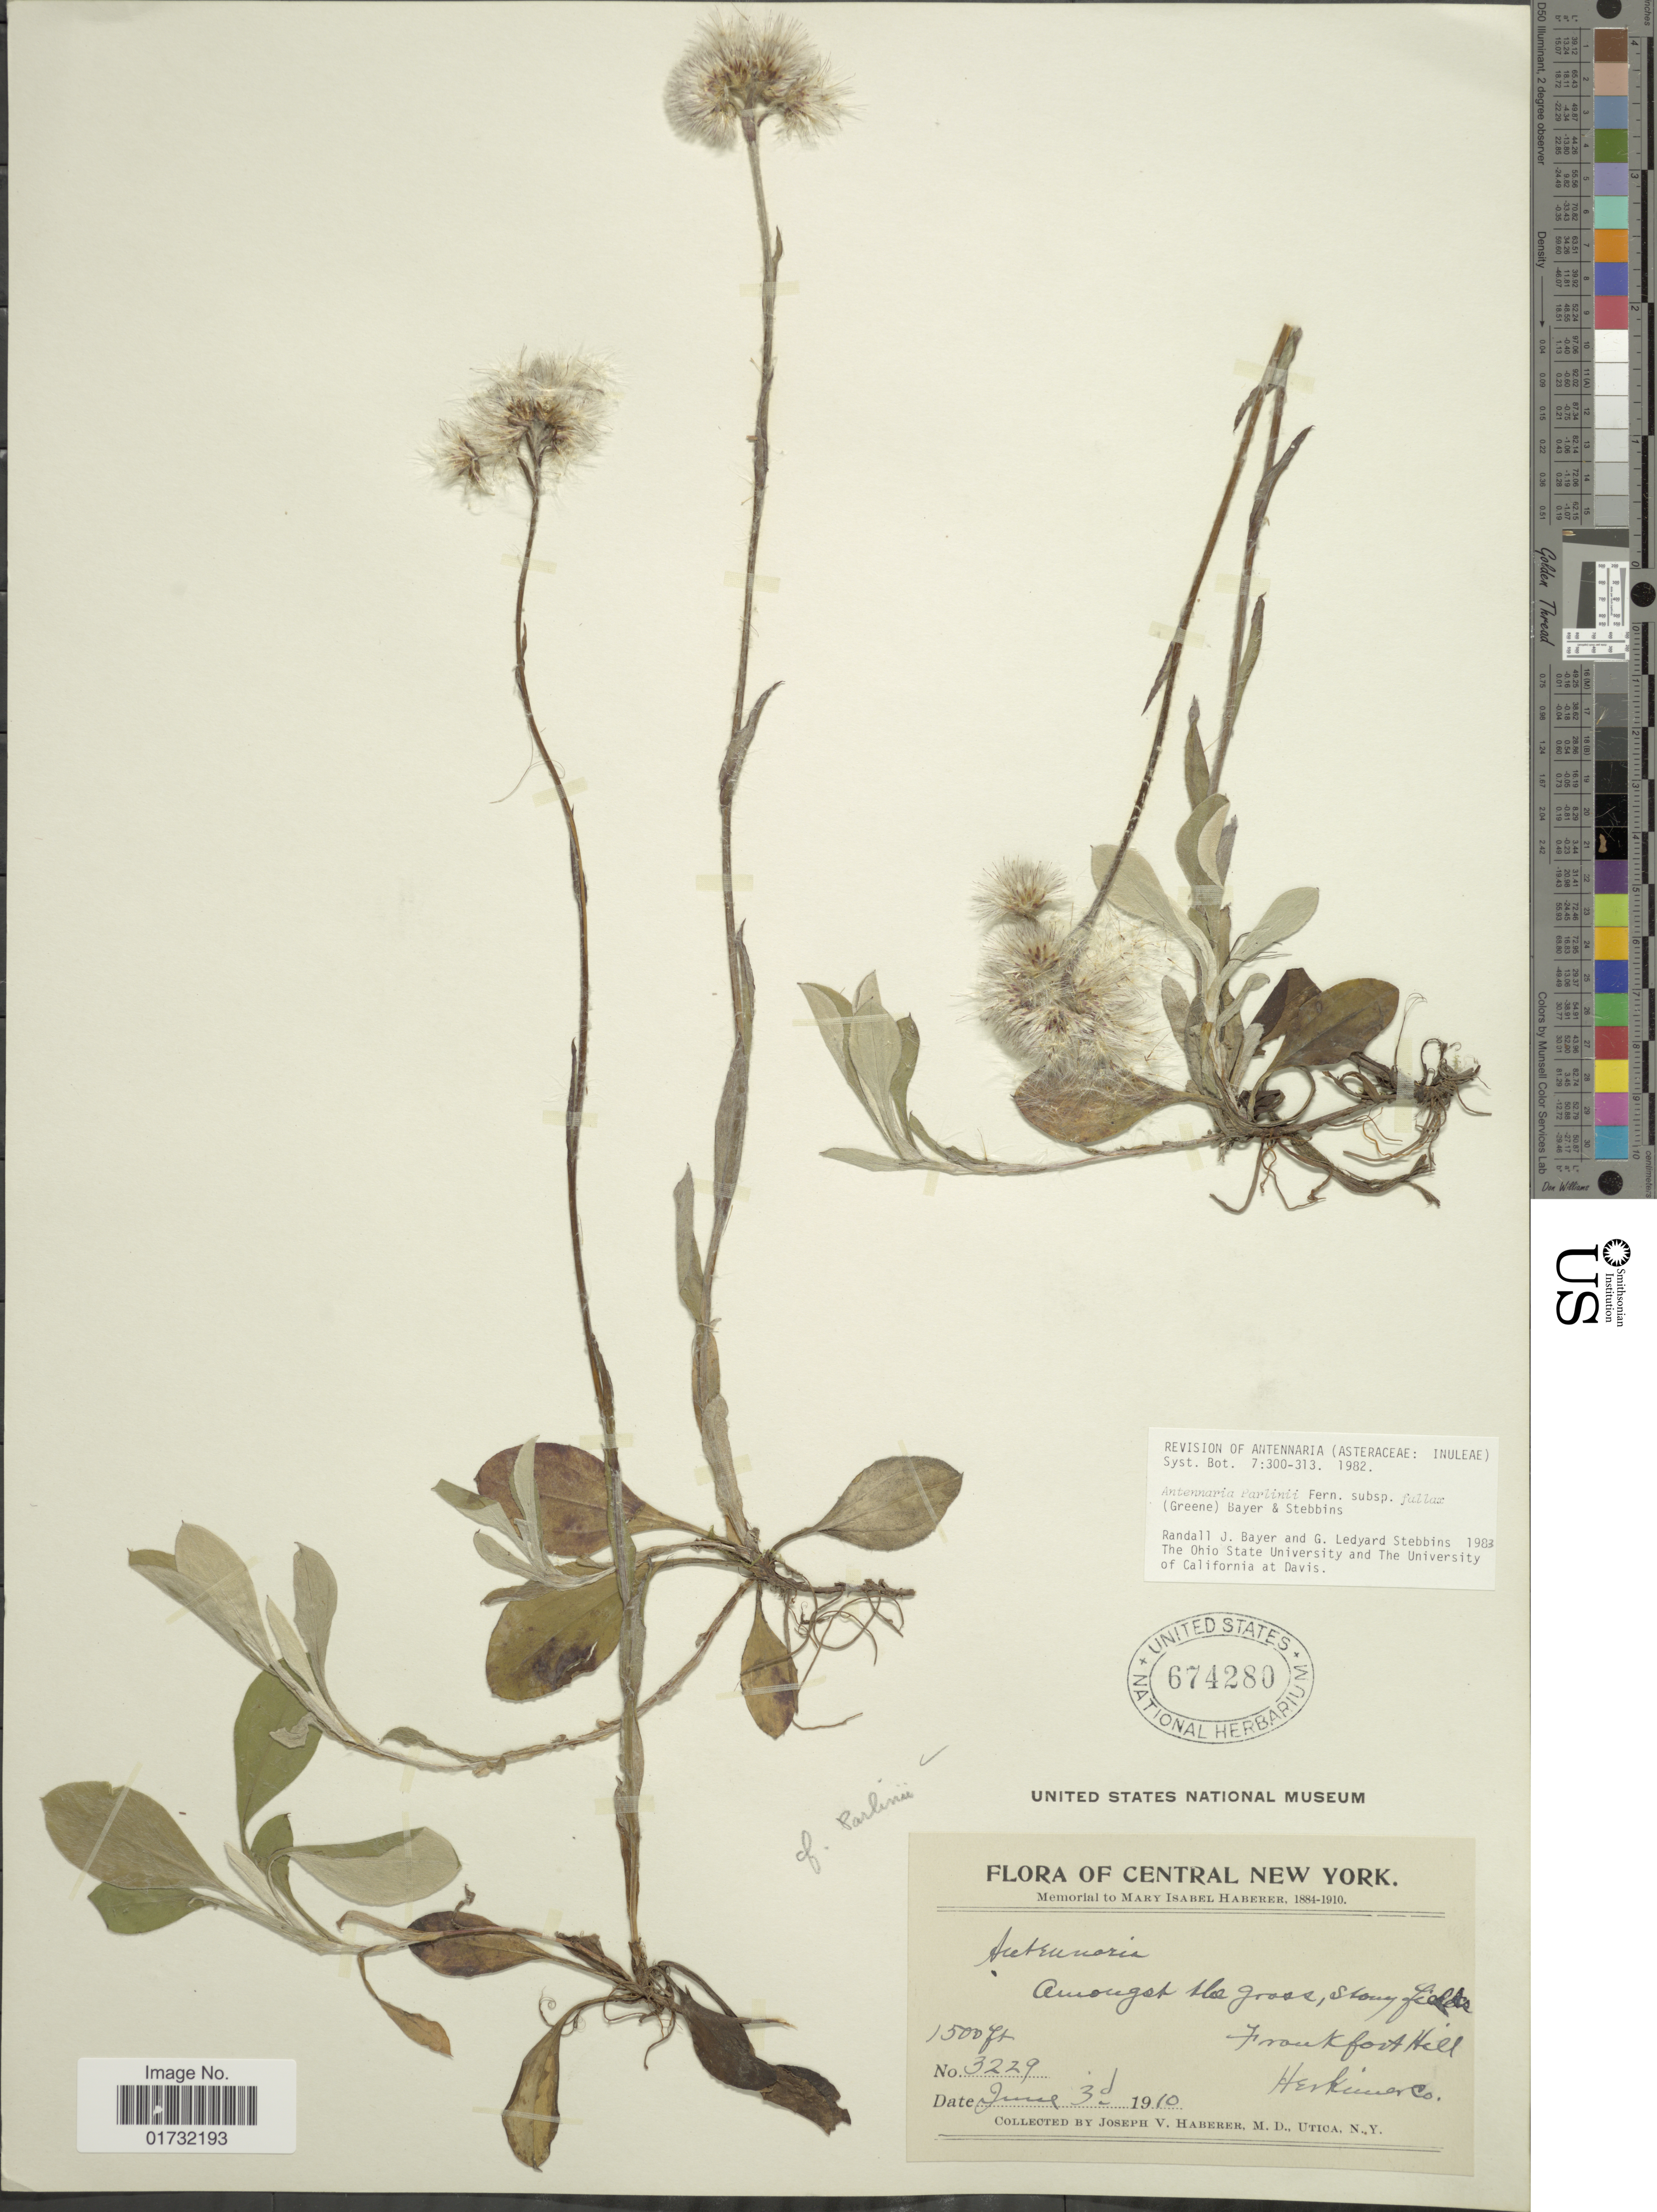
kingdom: Plantae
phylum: Tracheophyta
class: Magnoliopsida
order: Asterales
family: Asteraceae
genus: Antennaria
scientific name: Antennaria parlinii subsp. fallax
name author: (Greene) R.J. Bayer & Stebbins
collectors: J. V. Haberer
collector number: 3229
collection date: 1910-06-03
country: United States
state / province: New York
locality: Central New York. Frankfort Hill. Herkimer Co.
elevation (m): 457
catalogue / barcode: US 674280